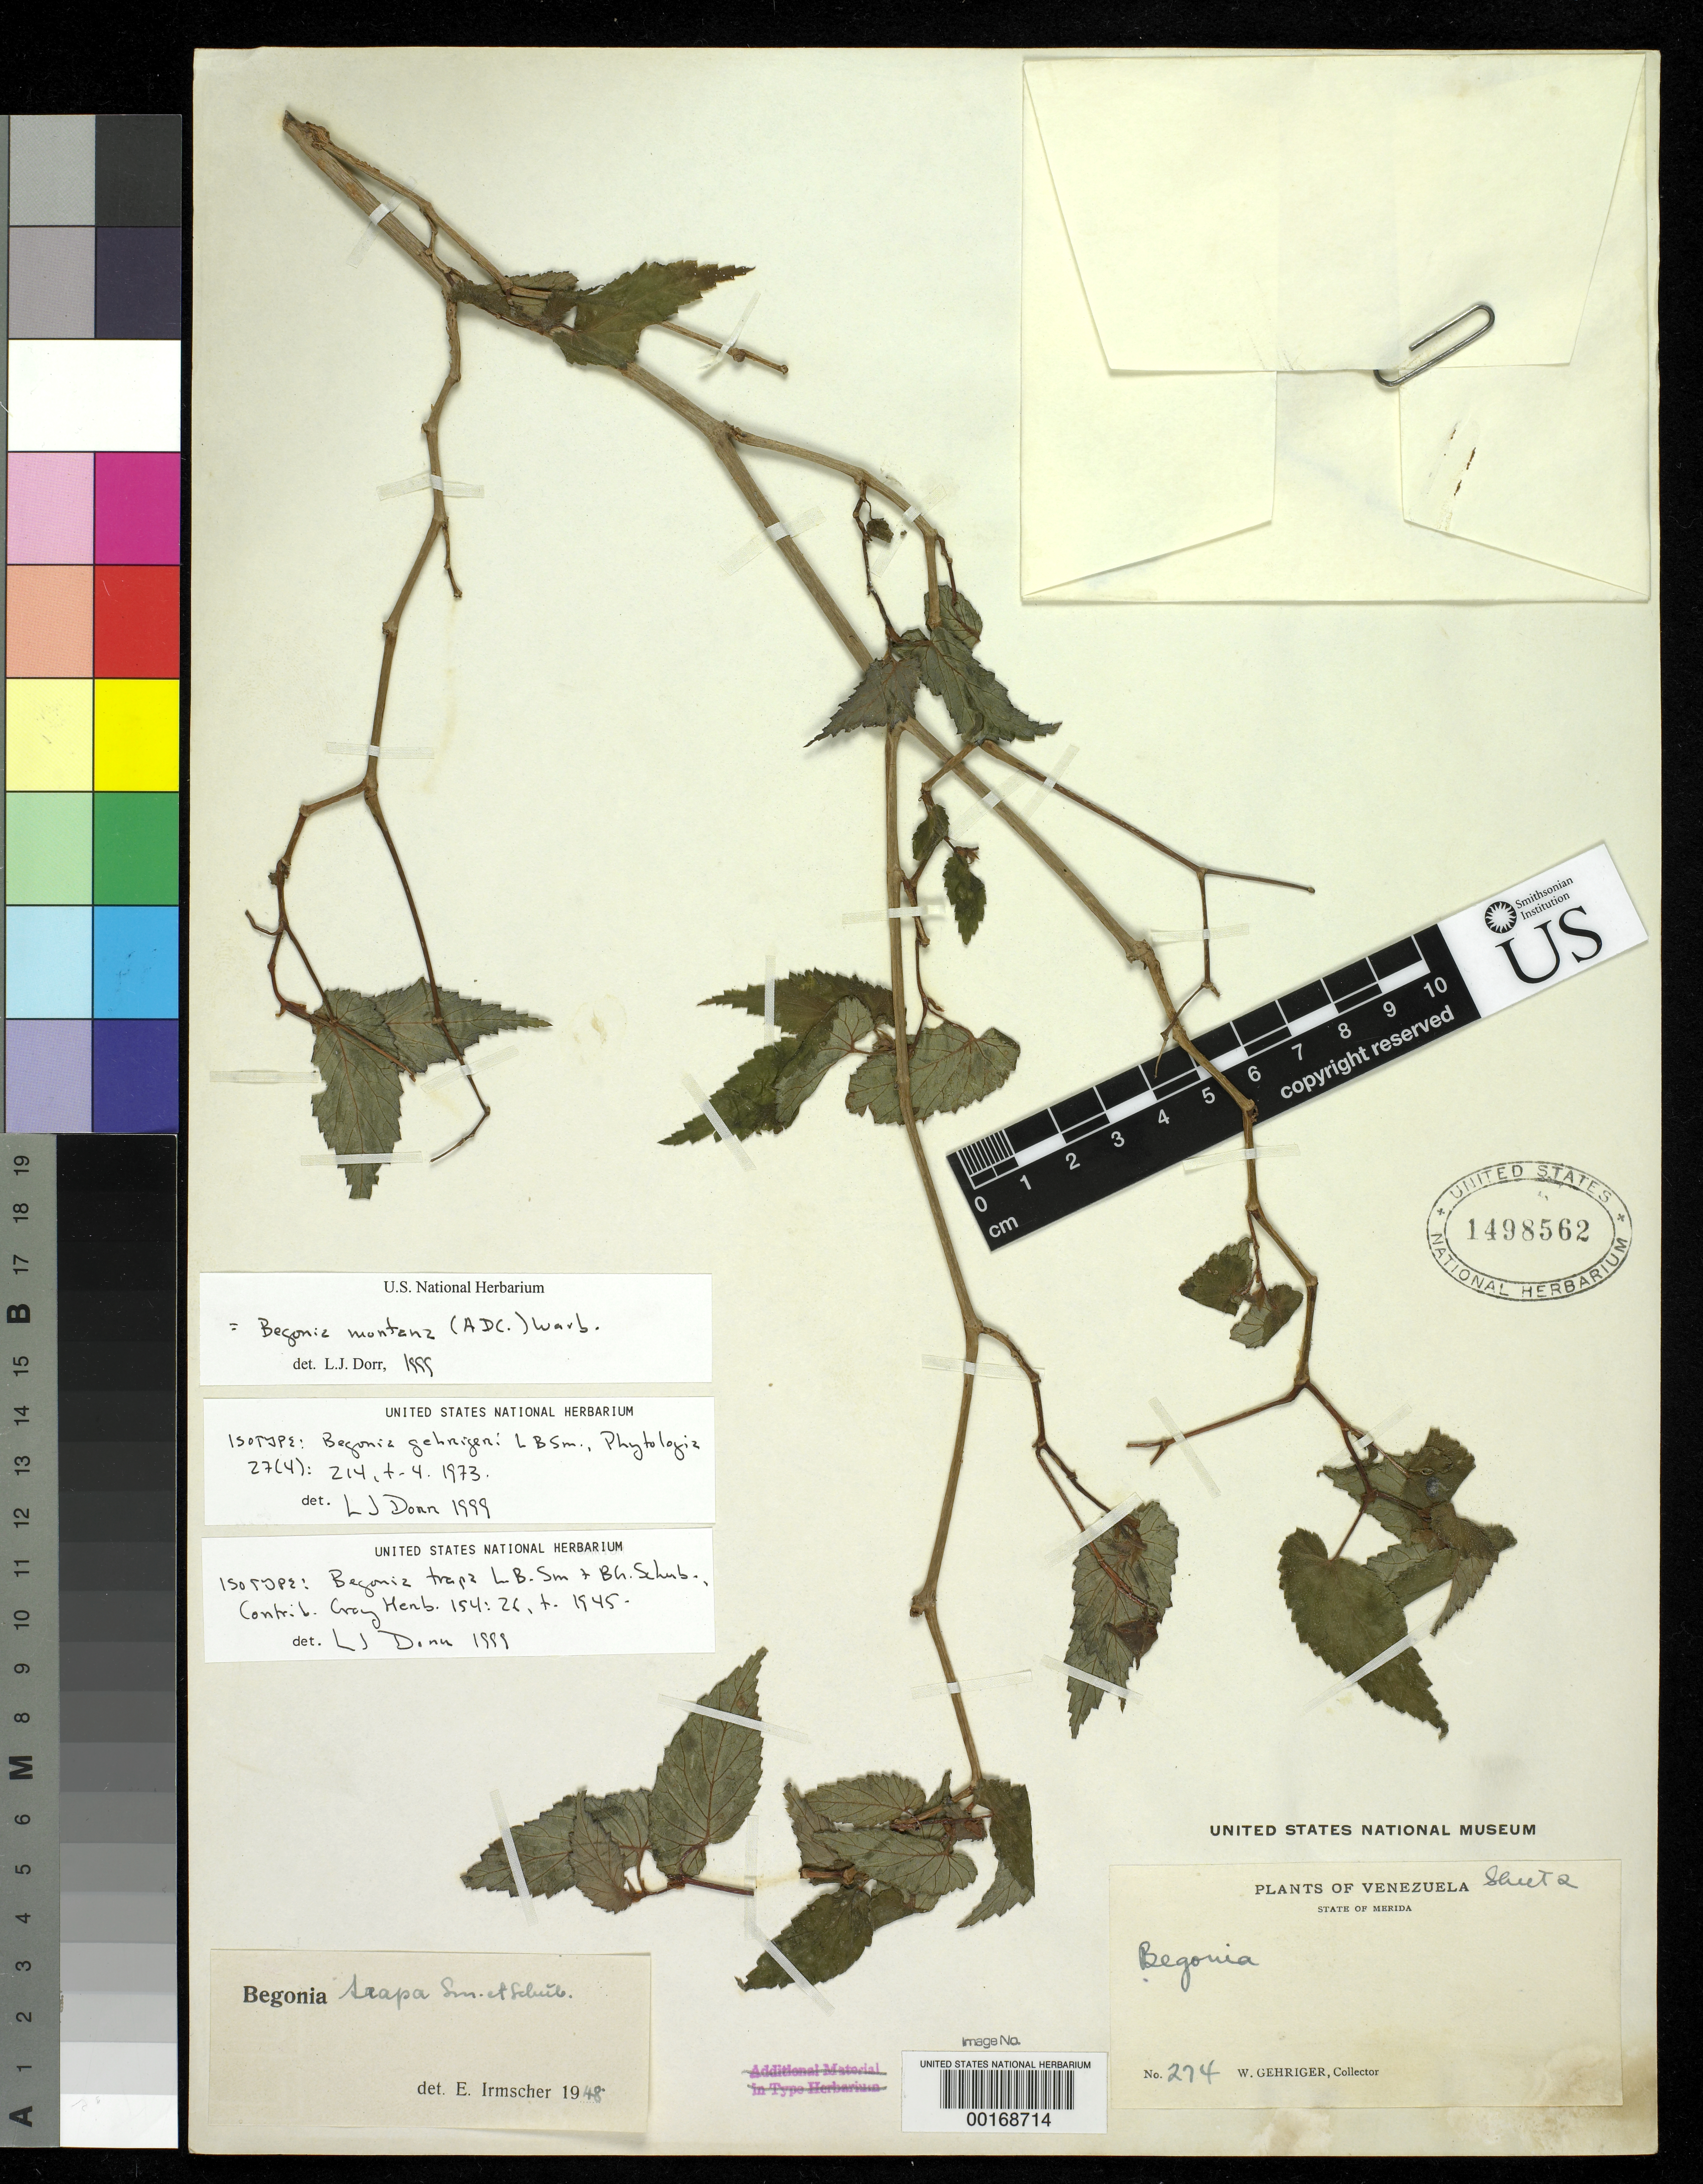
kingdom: Plantae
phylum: Tracheophyta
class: Magnoliopsida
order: Cucurbitales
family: Begoniaceae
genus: Begonia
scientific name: Begonia trapa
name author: L.B. Sm. & B.G. Schub.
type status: Isotype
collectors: W. Gehriger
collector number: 274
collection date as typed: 01 Jul 1930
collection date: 1930-07-01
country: Venezuela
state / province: Mérida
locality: Mucuruba, Quebrada del Pueblo.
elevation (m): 2600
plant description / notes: Also a type of Begonia gehrigeri L.B. Smith.; Also a type of Begonia trapa L.B. Sm. & B.G. Schubert.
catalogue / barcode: US 1498562